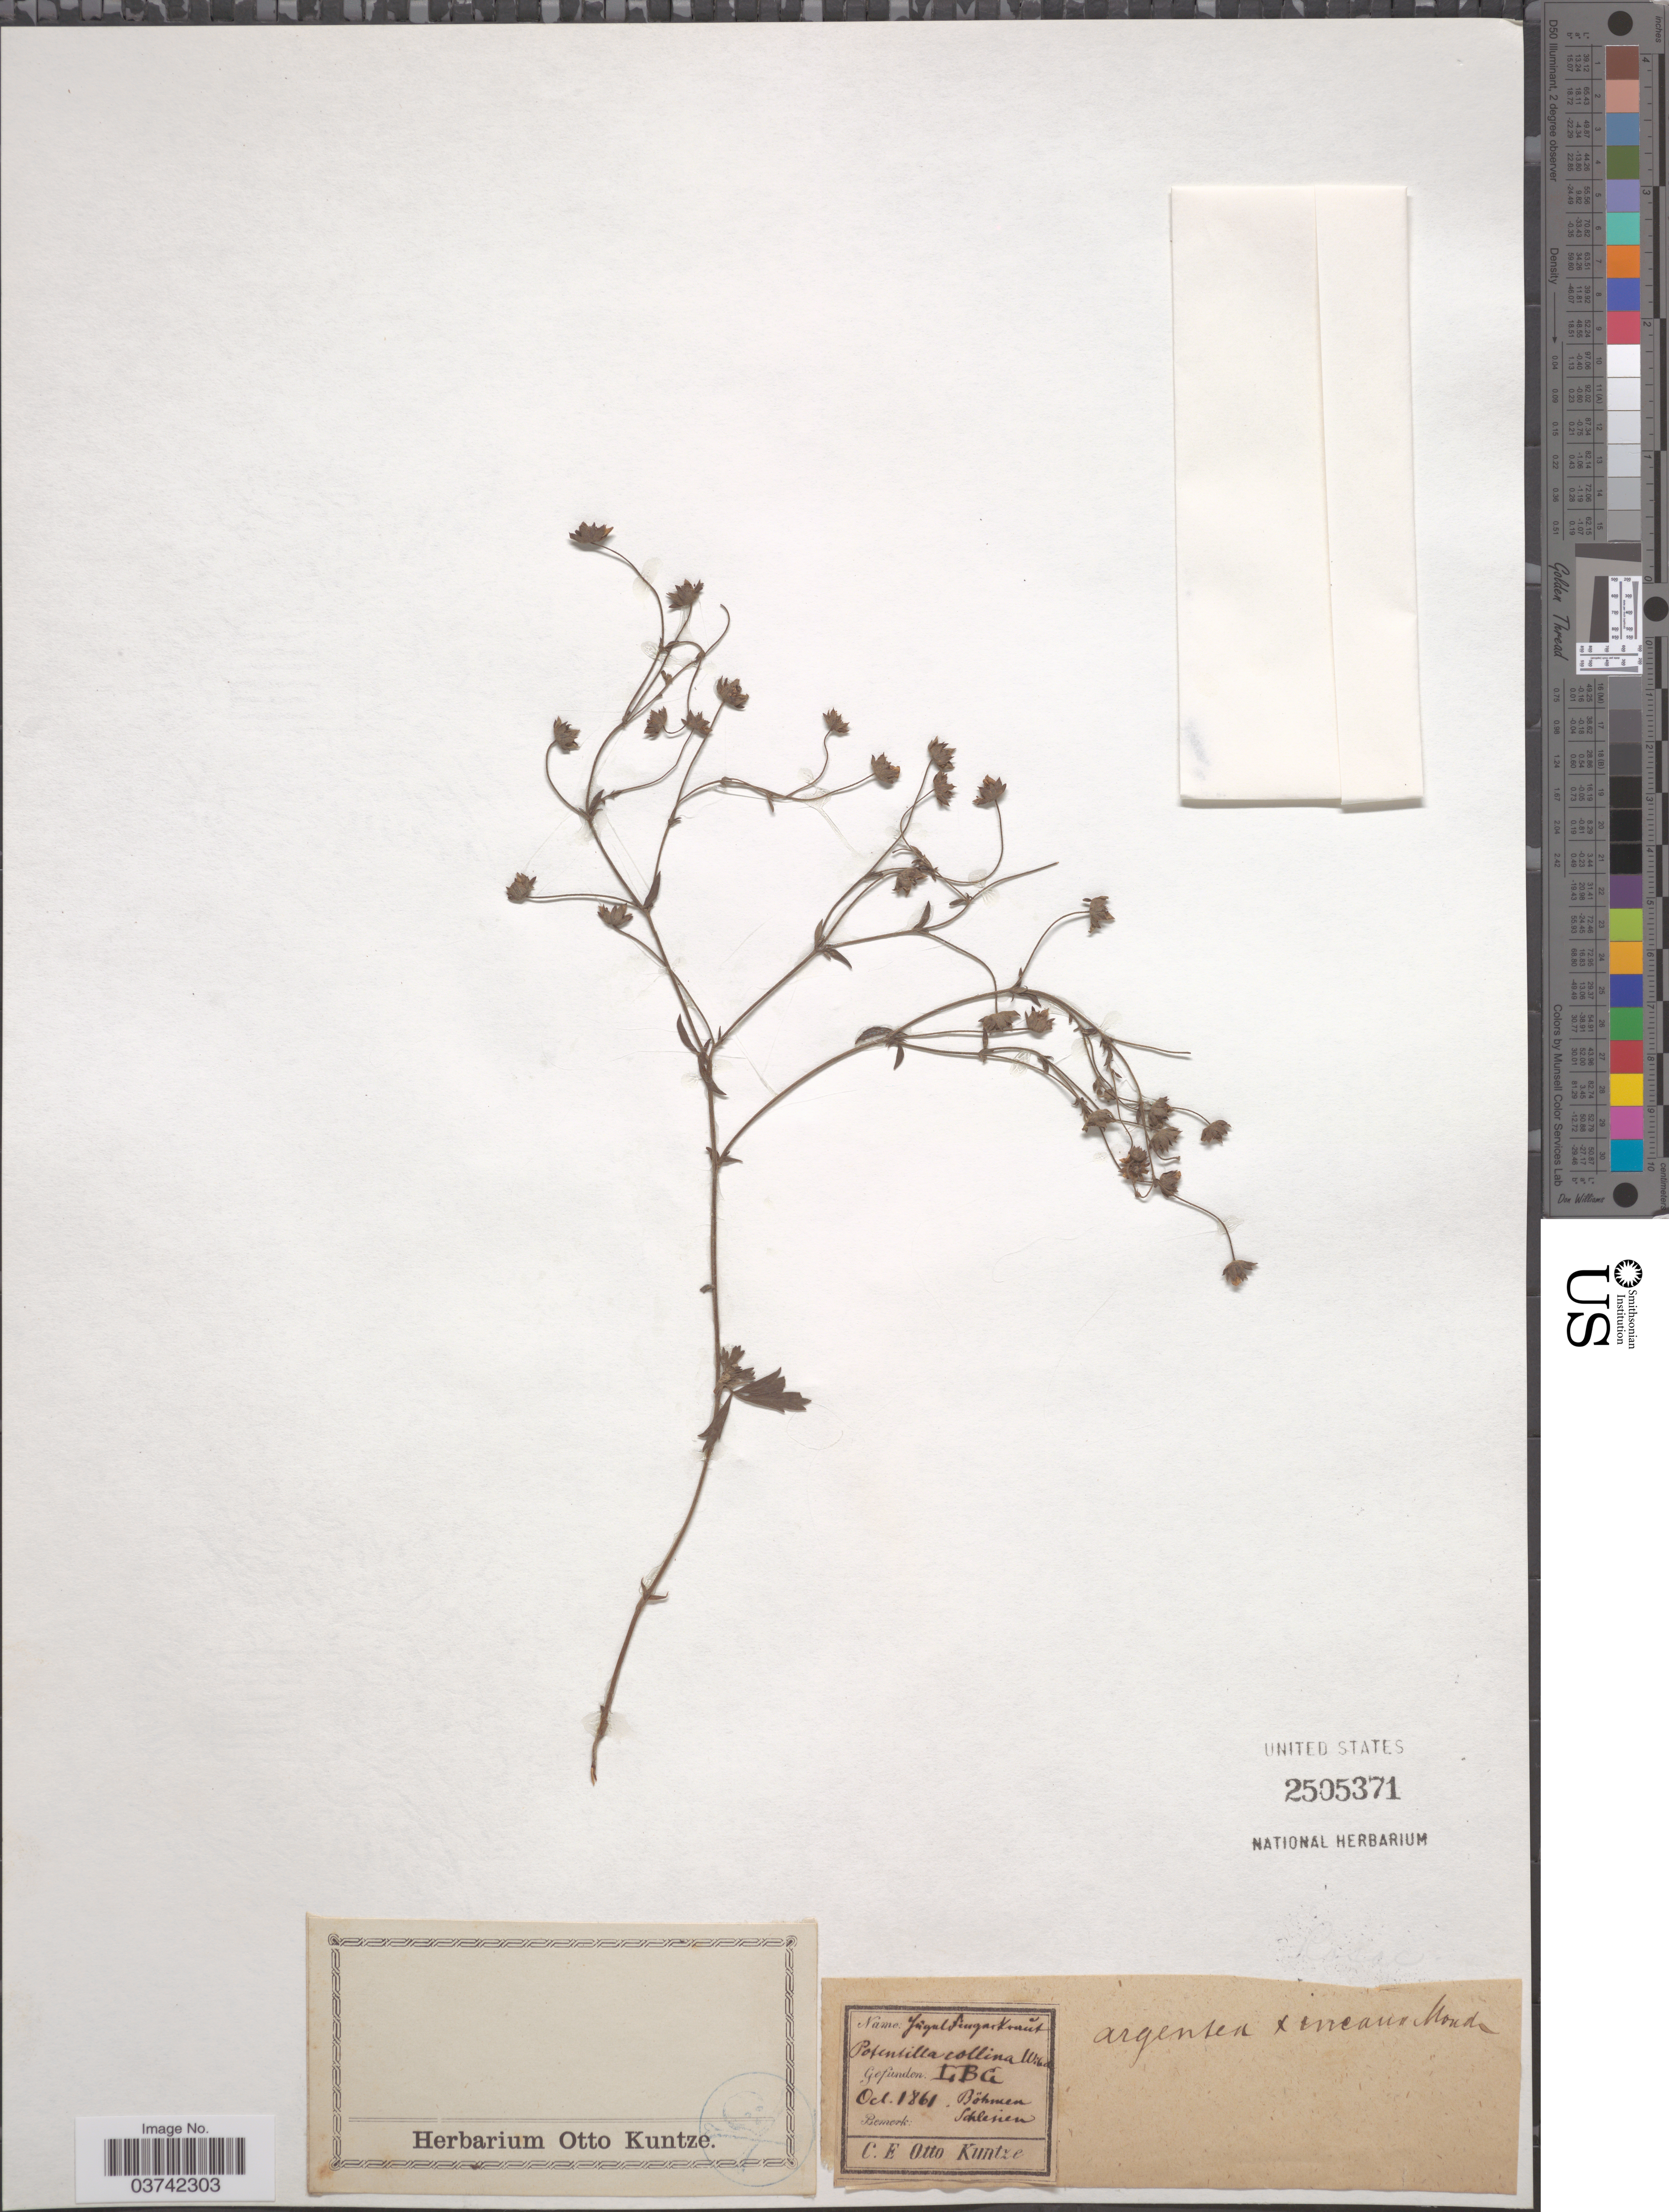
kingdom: Plantae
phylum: Tracheophyta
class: Magnoliopsida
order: Rosales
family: Rosaceae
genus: Potentilla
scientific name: Potentilla collina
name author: Wibel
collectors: C.E.O. Kuntze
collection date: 1861-10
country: Czechia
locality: L. B. G. Böhmen Schlesien.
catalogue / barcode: US 2505371